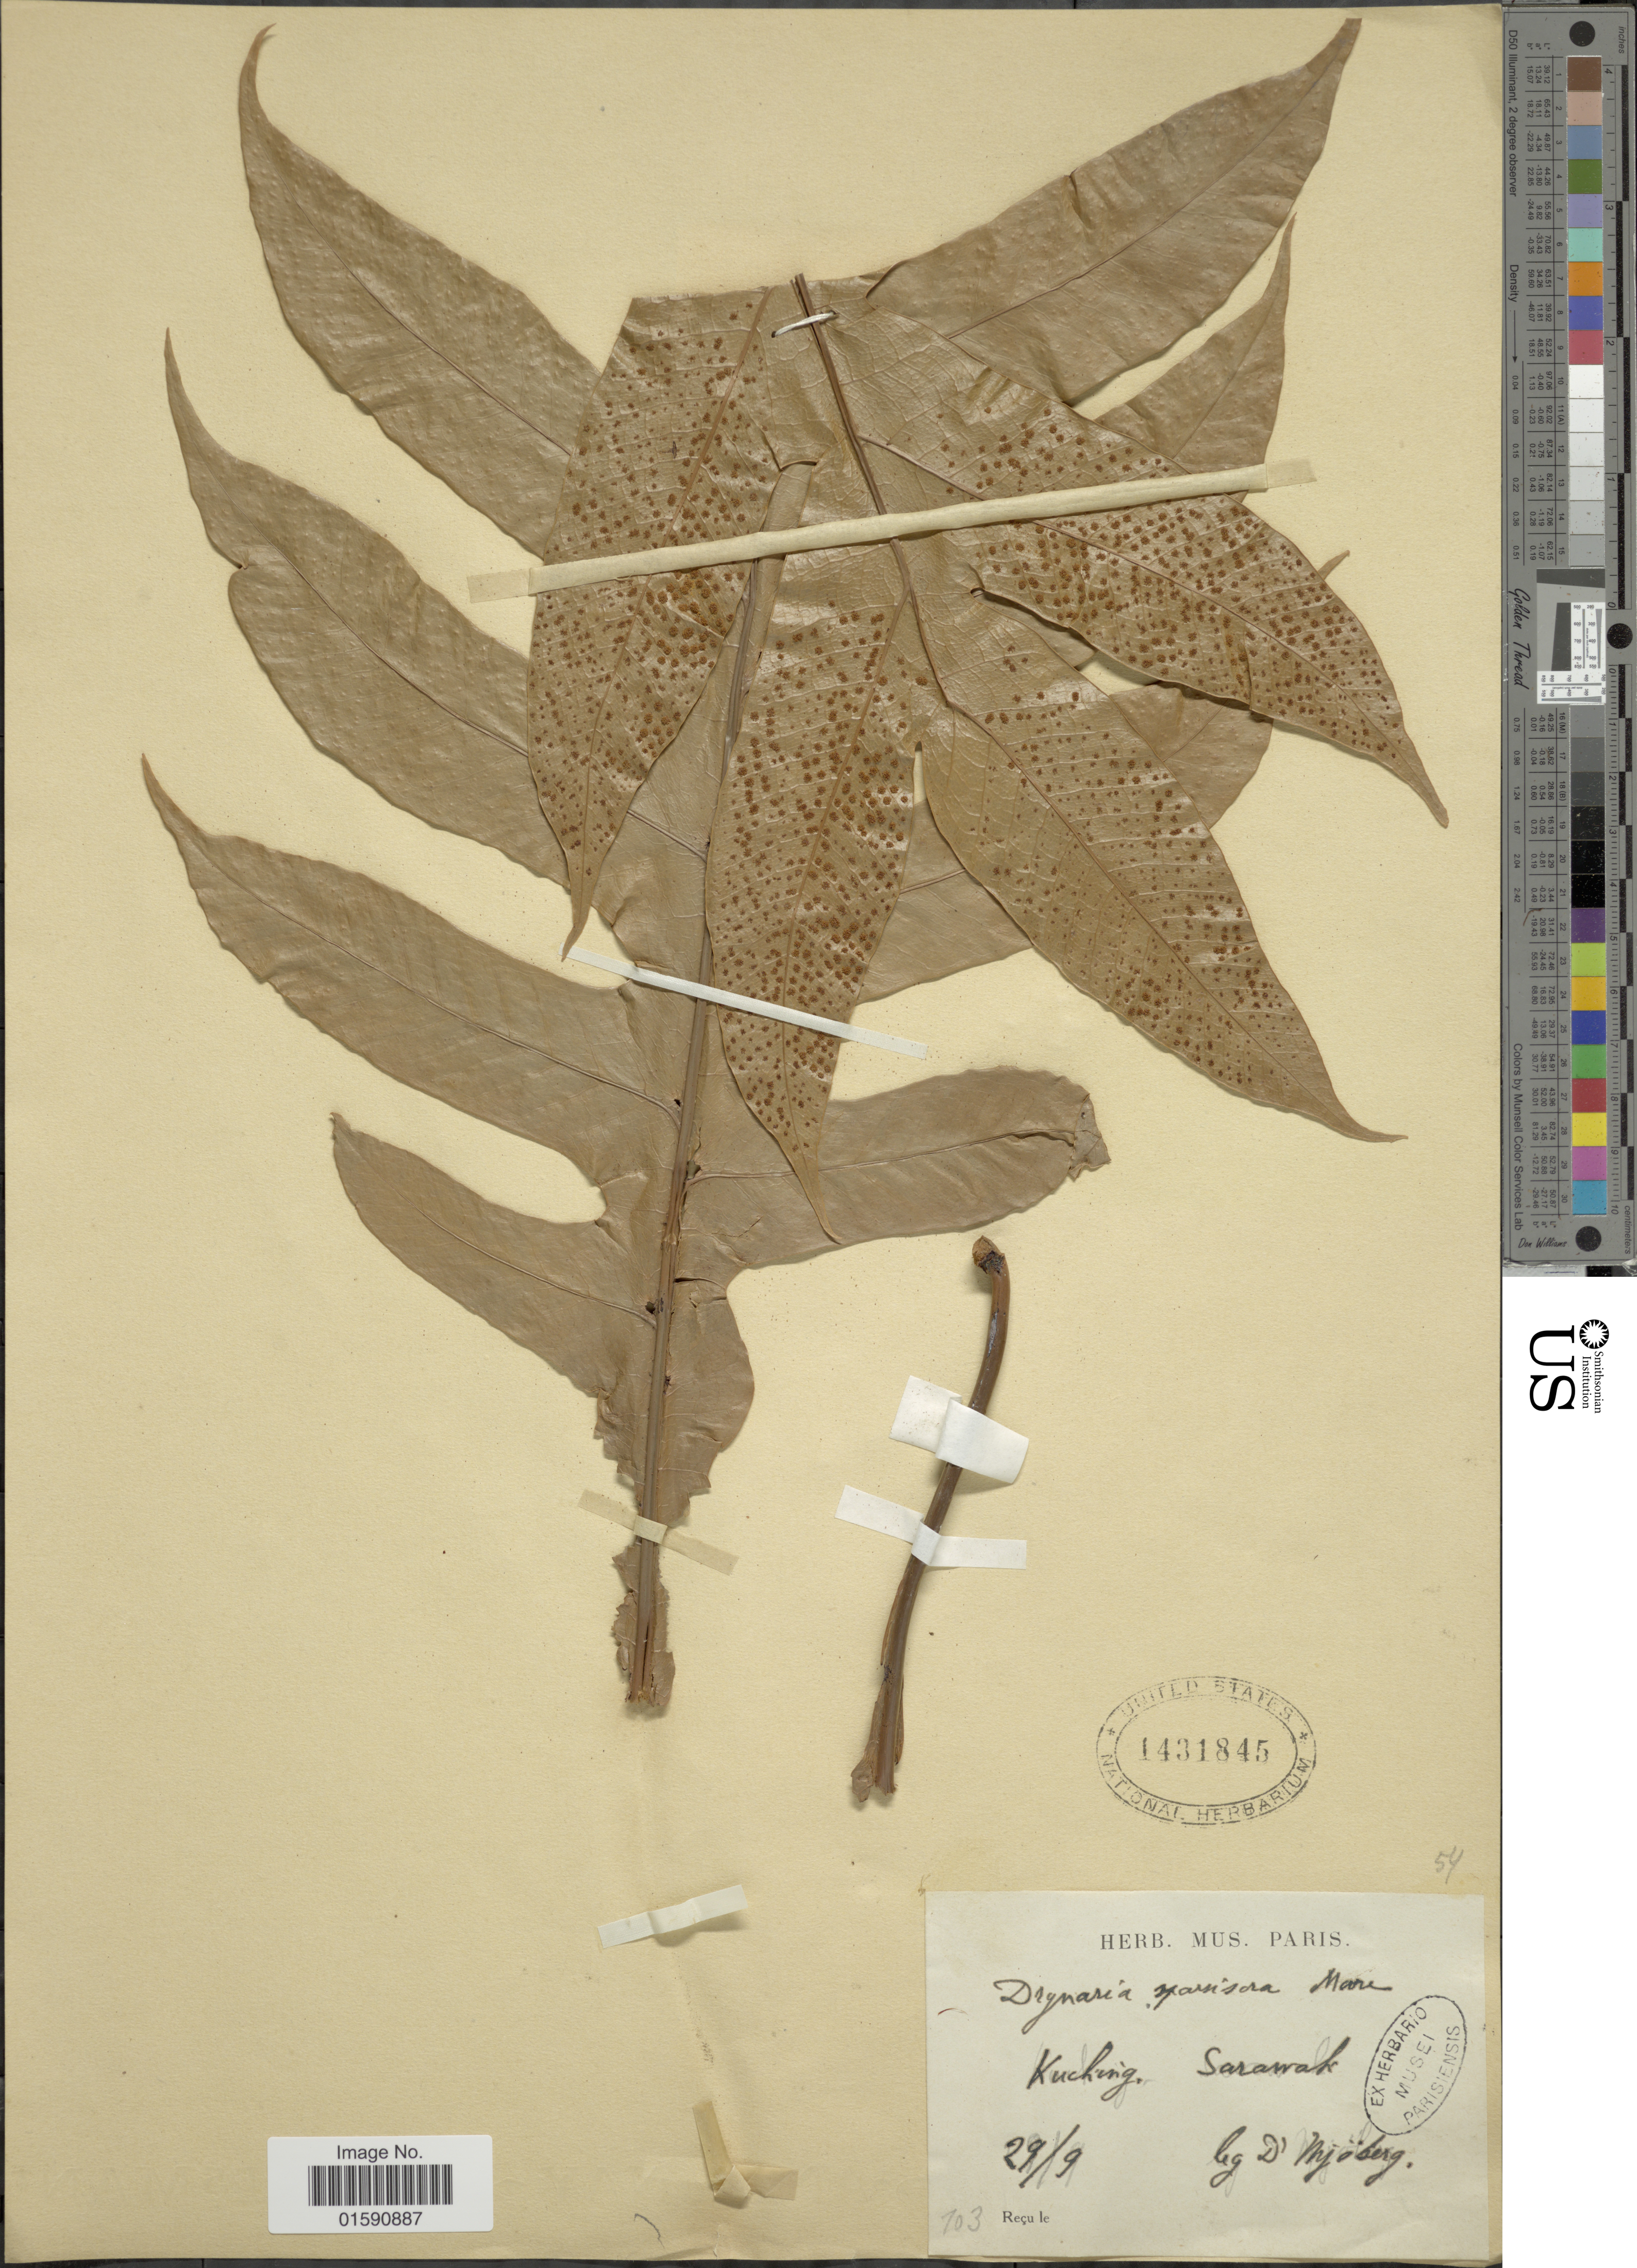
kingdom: Plantae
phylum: Tracheophyta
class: Polypodiopsida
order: Polypodiales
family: Polypodiaceae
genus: Drynaria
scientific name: Drynaria sparsisora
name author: (Desu.) T. Moore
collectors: E. Mjoberg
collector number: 103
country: Malaysia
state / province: Sarawak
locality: Kuching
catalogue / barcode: US 1431845